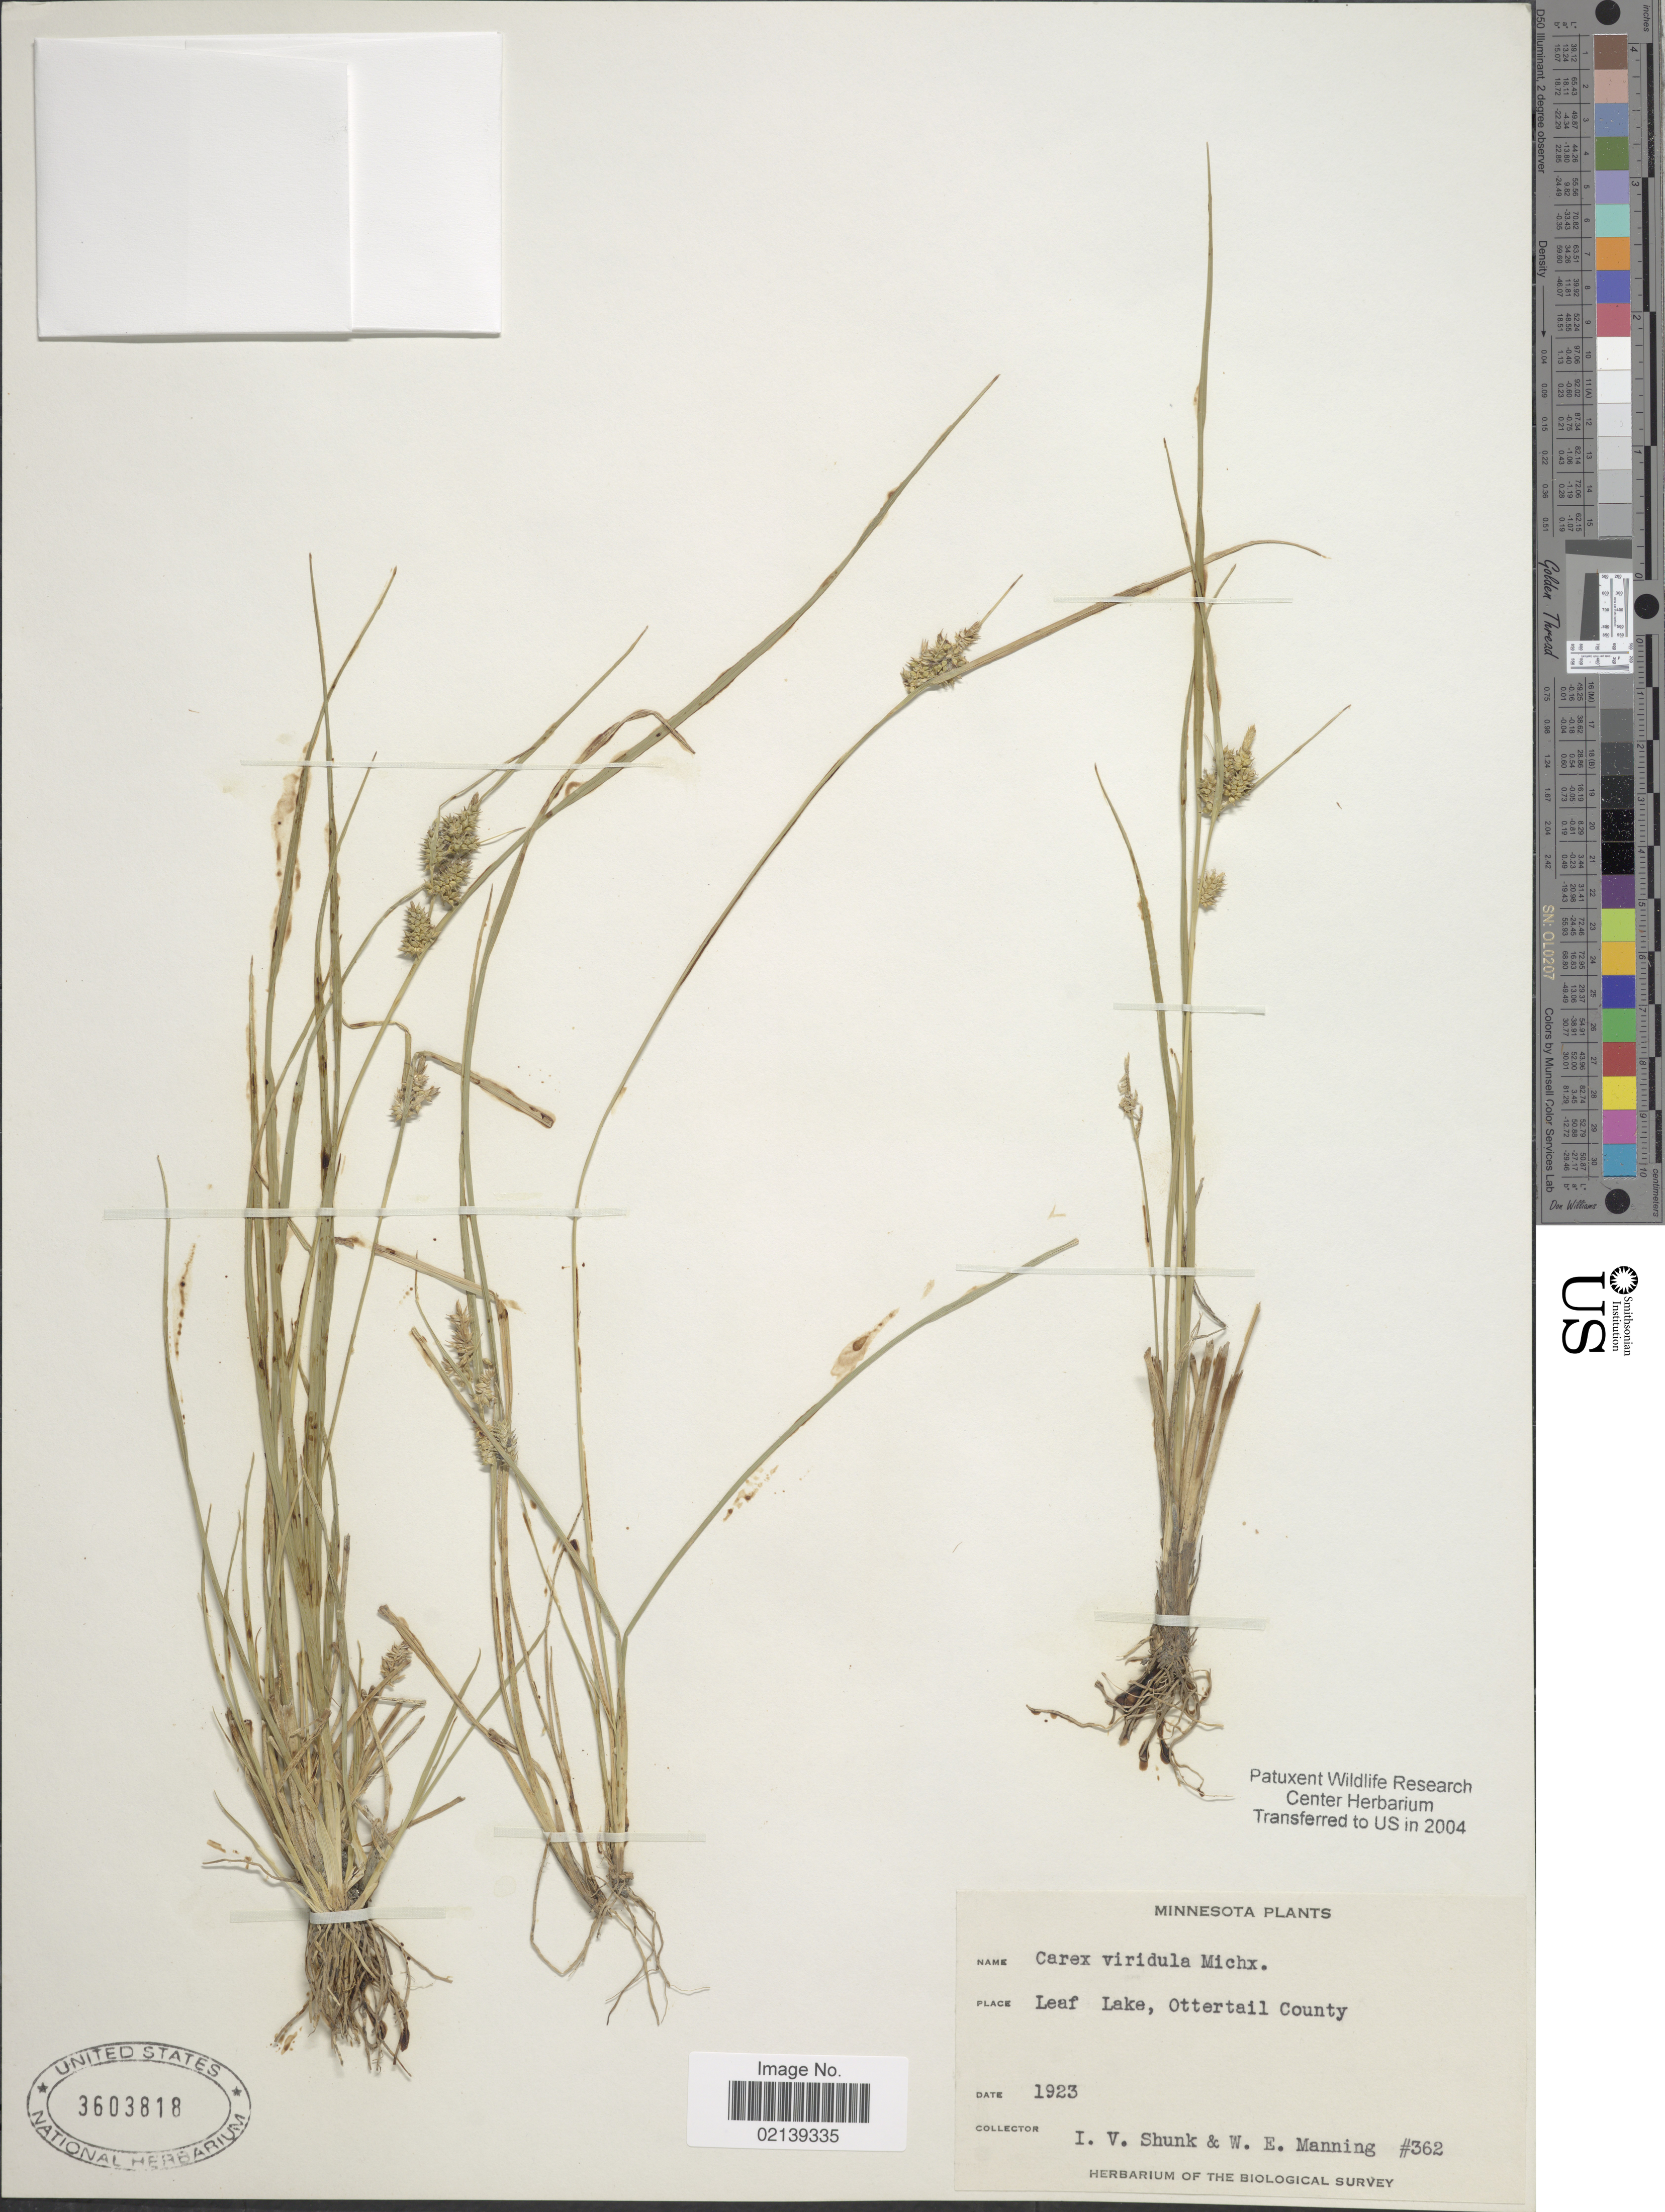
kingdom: Plantae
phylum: Tracheophyta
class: Liliopsida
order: Poales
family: Cyperaceae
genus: Carex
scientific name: Carex oederi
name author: Retz.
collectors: I. Shunk & W. Manning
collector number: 362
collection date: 1923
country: United States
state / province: Minnesota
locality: Leaf Lake, Ottertail County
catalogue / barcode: US 3603818